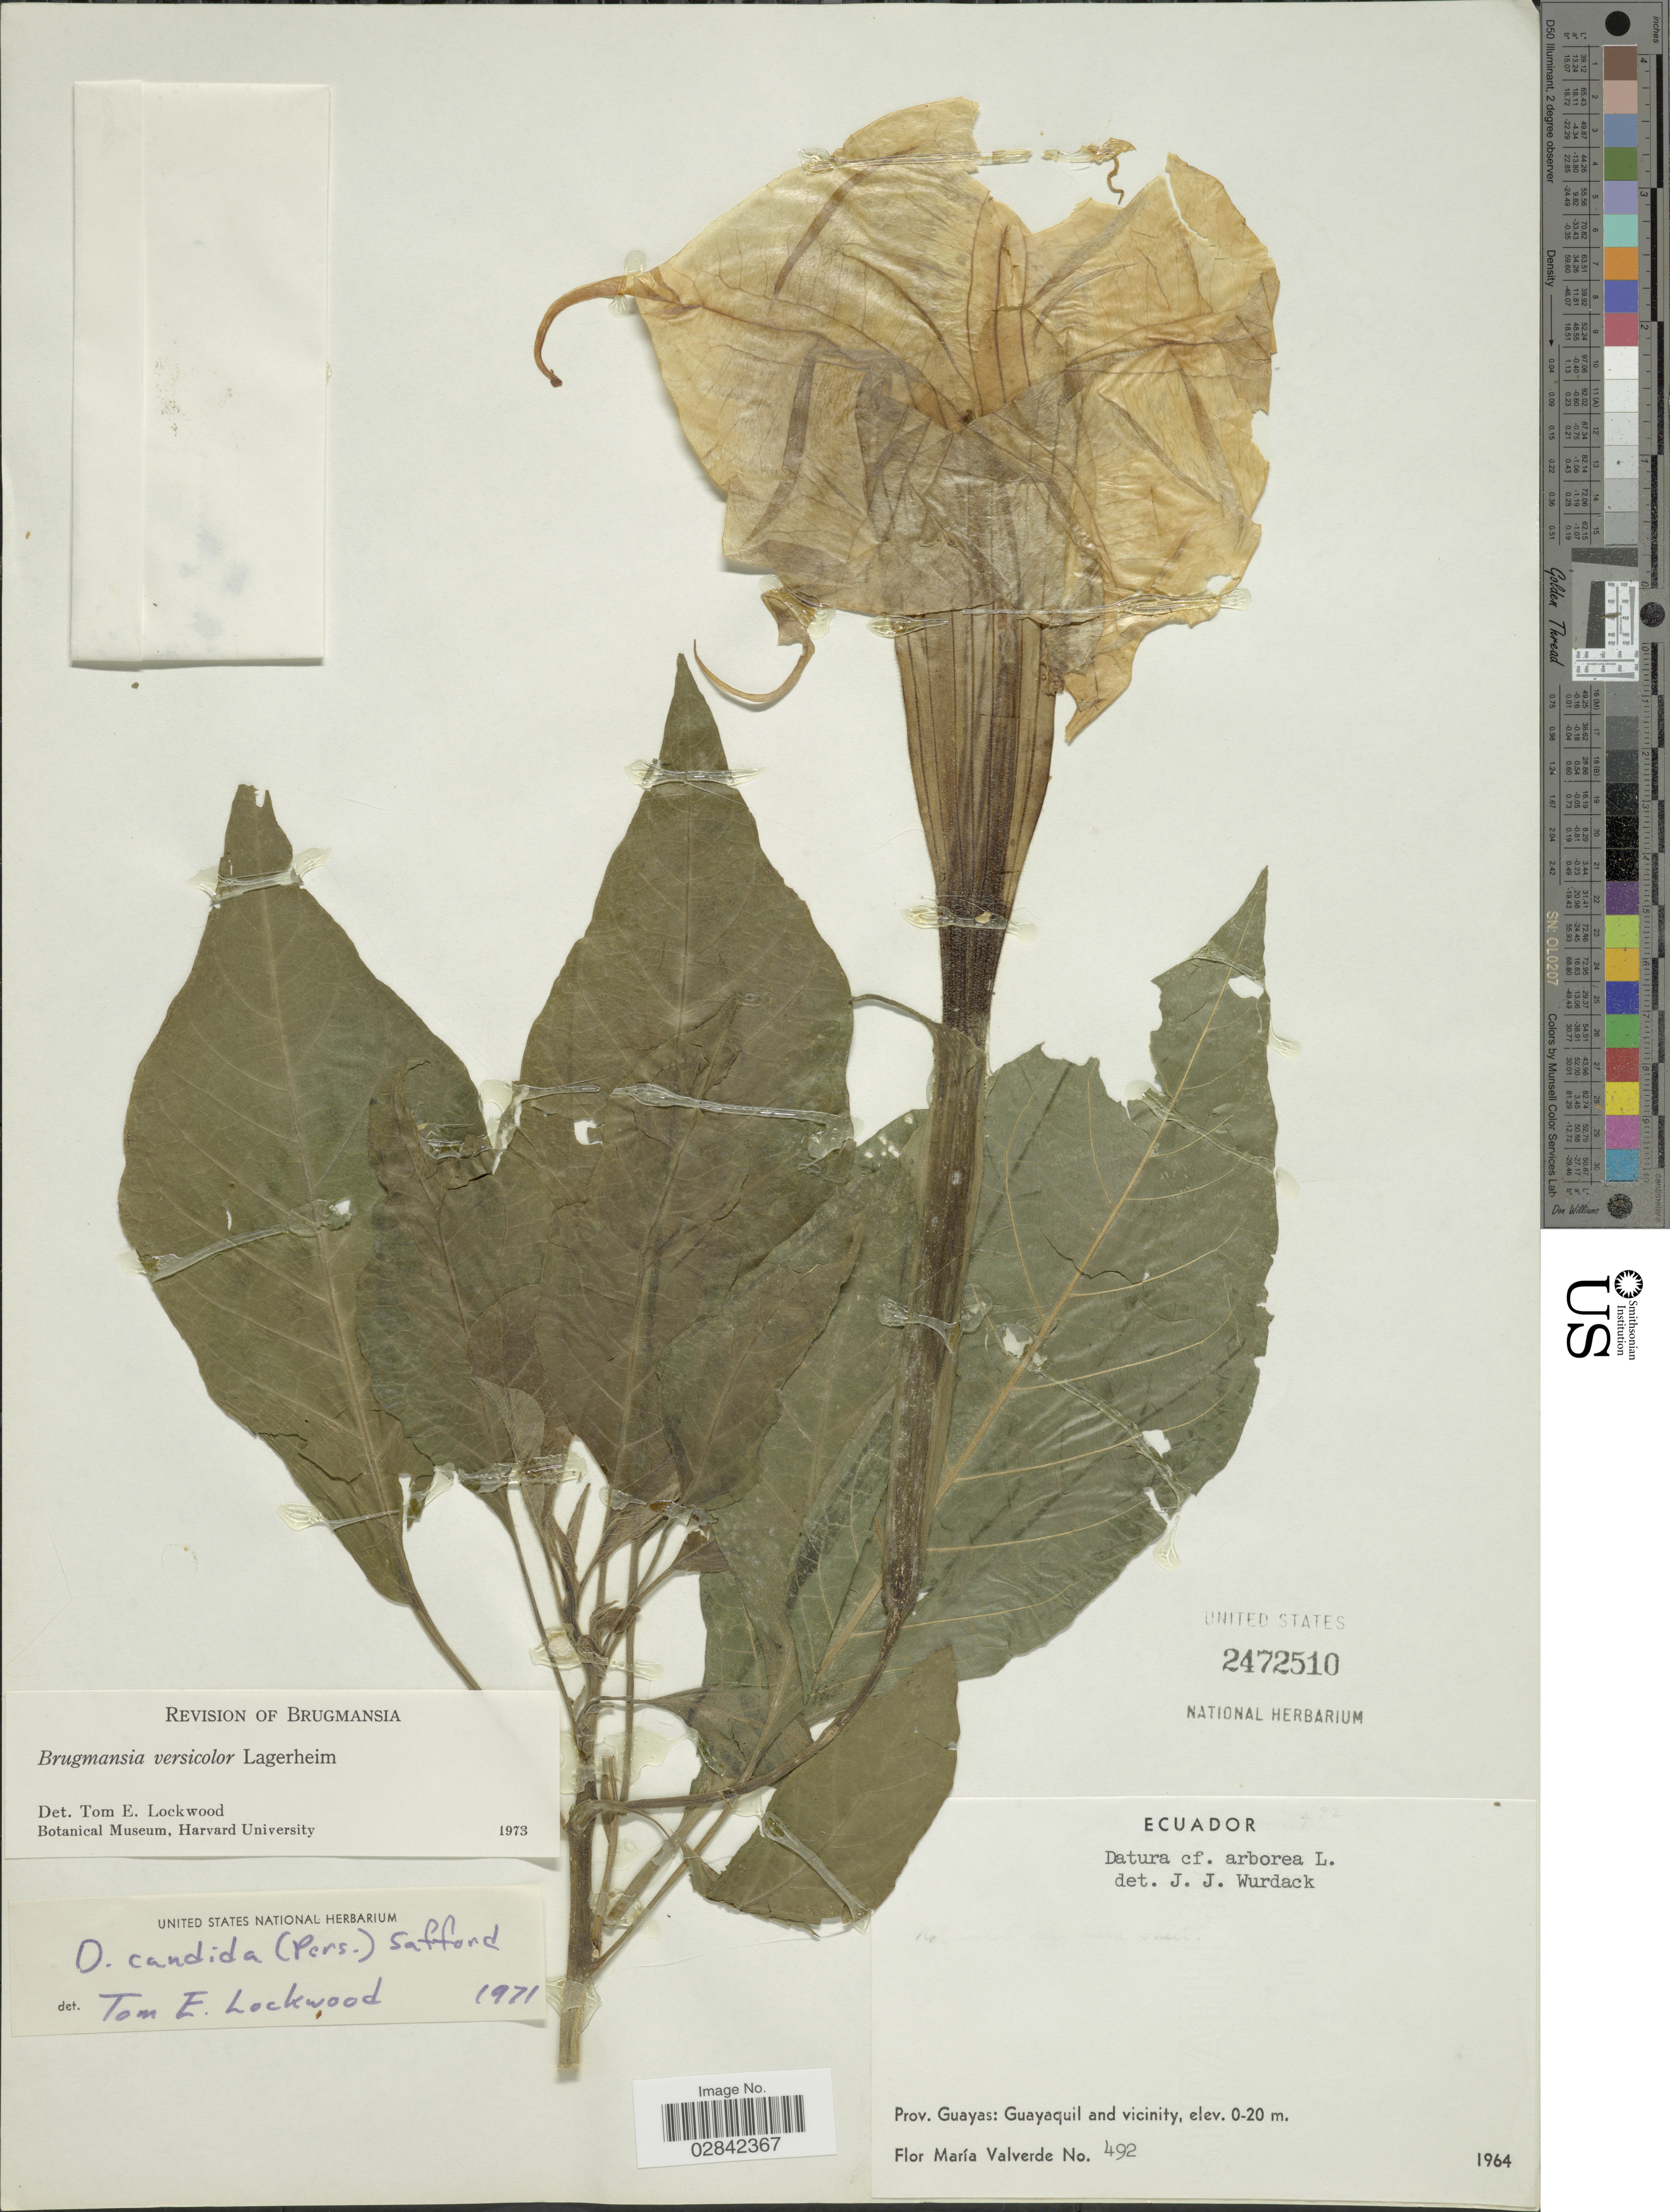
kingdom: Plantae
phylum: Tracheophyta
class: Magnoliopsida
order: Solanales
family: Solanaceae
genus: Brugmansia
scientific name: Brugmansia versicolor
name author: Lagerh.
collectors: F. M. Valverde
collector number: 492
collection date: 1964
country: Ecuador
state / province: Guayas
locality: Prov. Guayas: Guayaquil and vicinity.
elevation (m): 0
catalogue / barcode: US 2472510